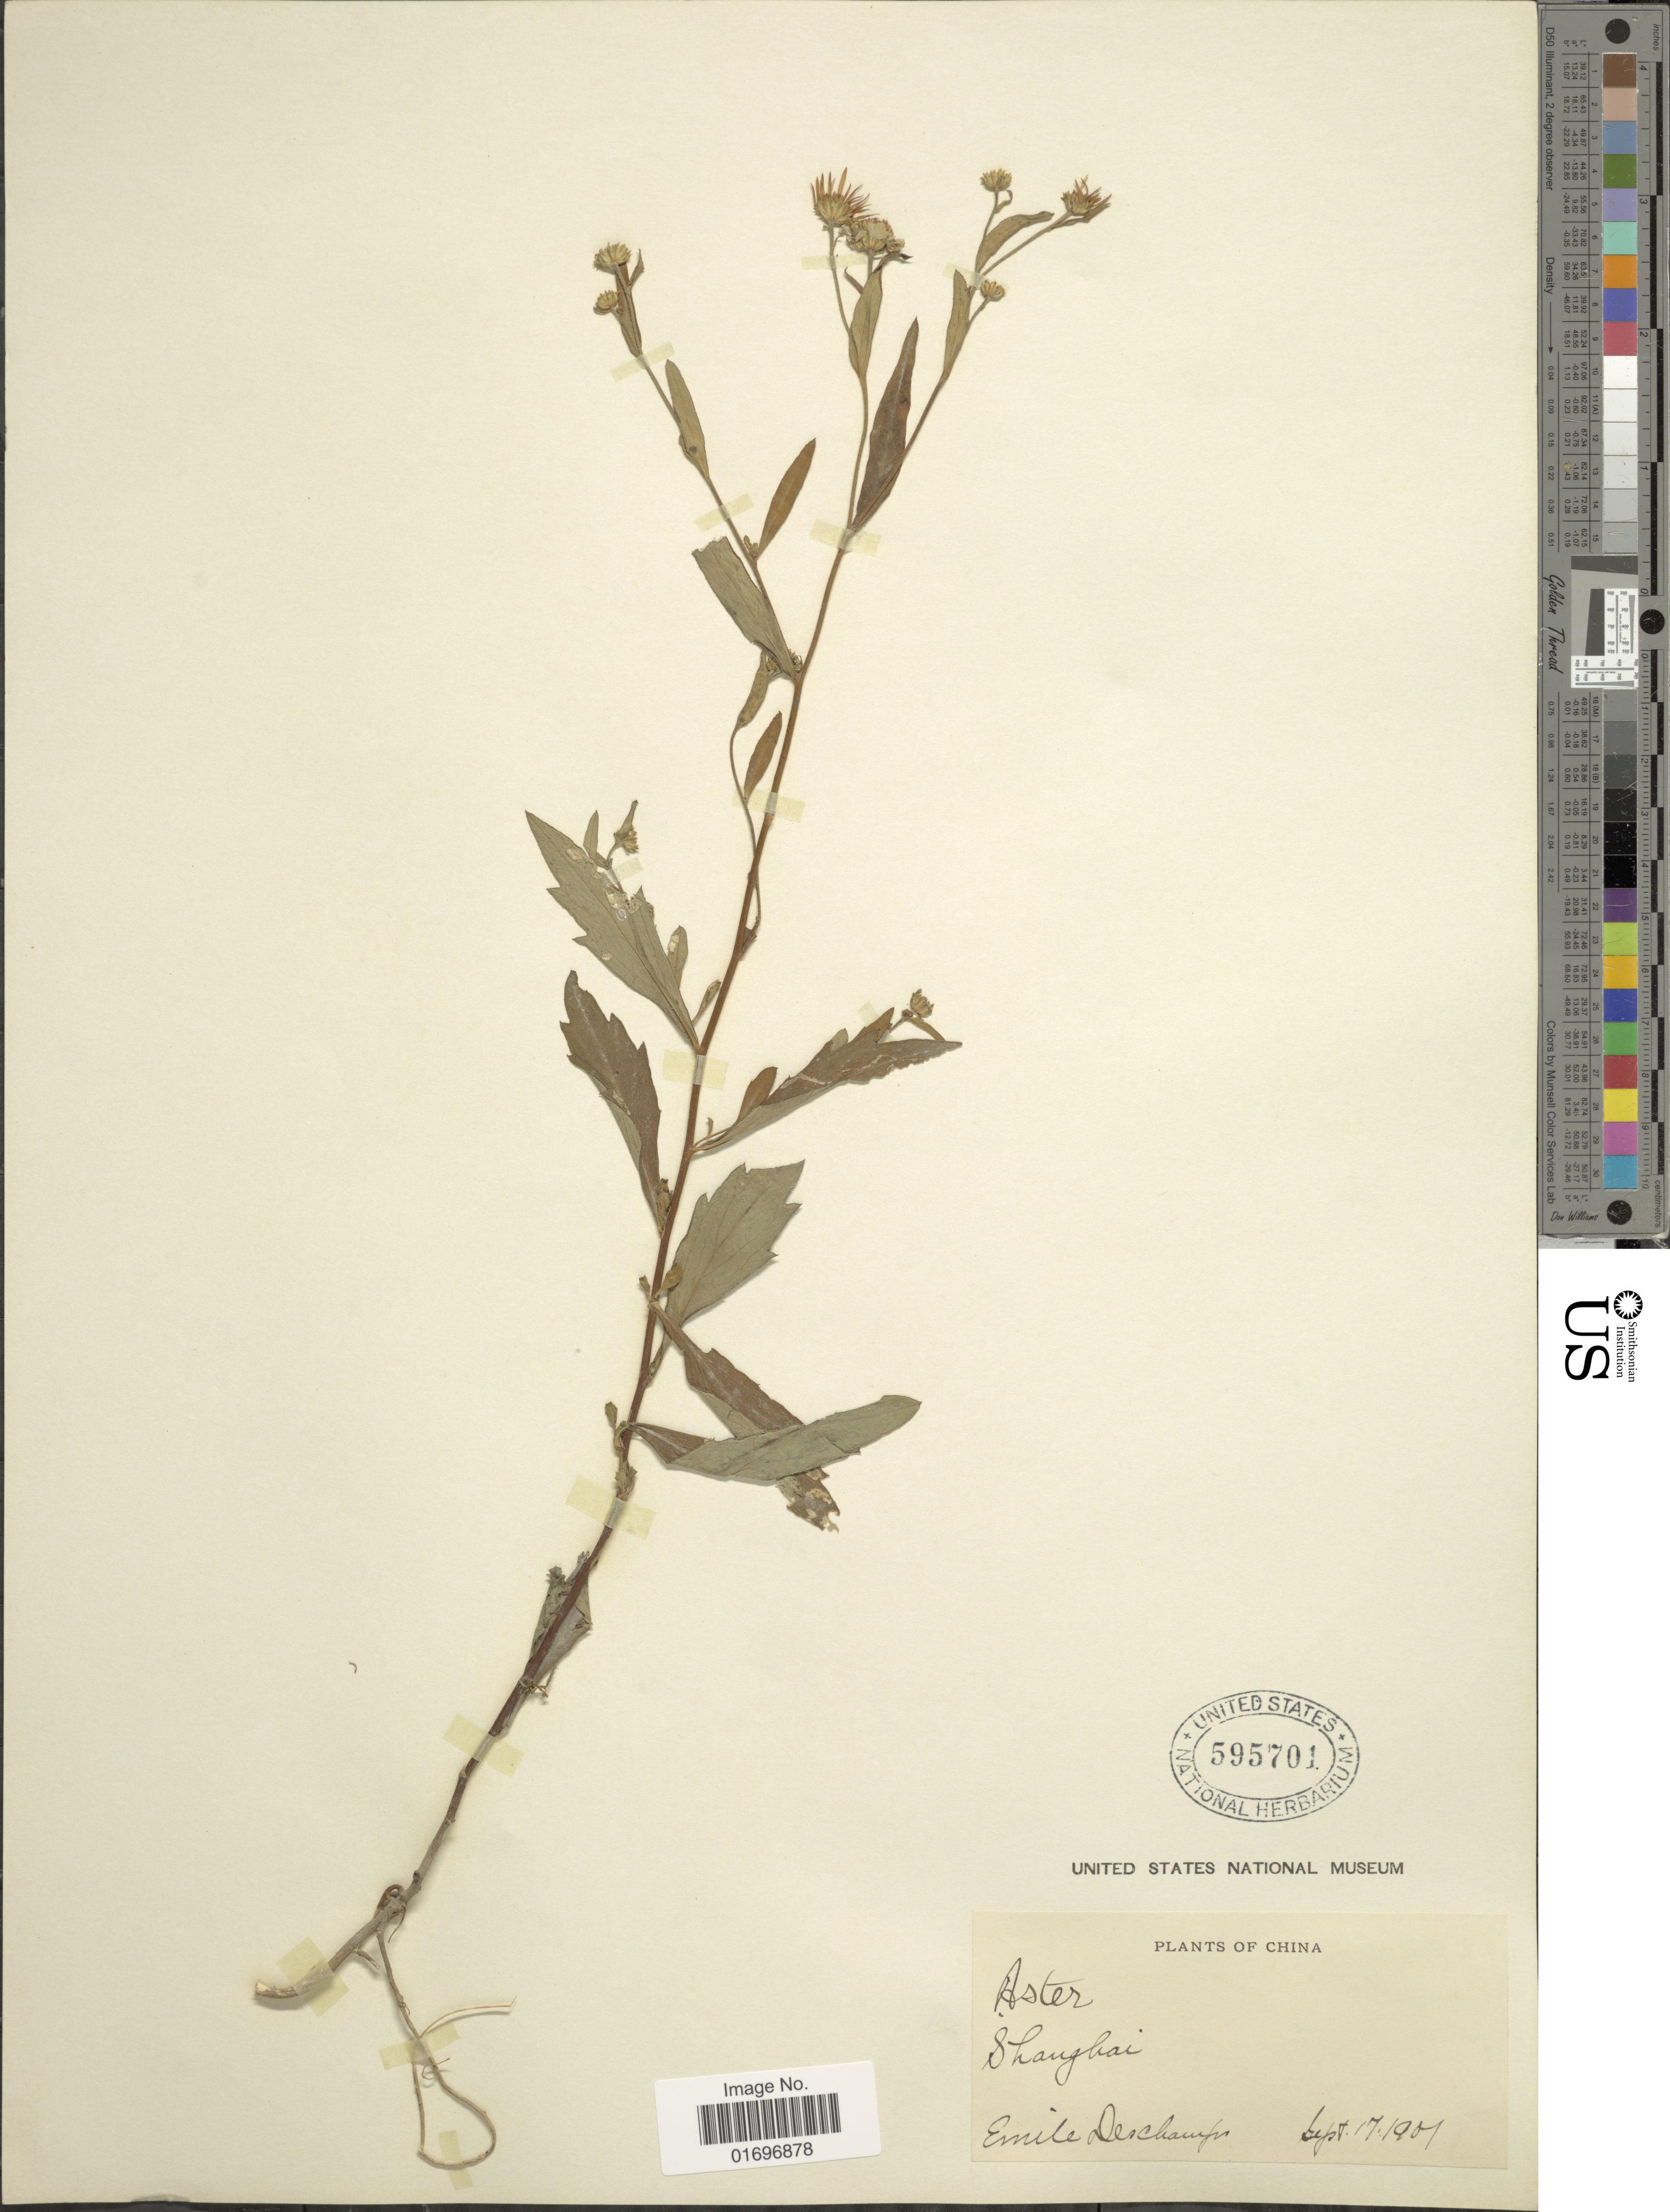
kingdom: Plantae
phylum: Tracheophyta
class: Magnoliopsida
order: Asterales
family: Asteraceae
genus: Aster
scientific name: Aster sp.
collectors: E. Deschamps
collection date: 1901-09-17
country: China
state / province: Shanghai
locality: Shanghai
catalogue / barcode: US 595701